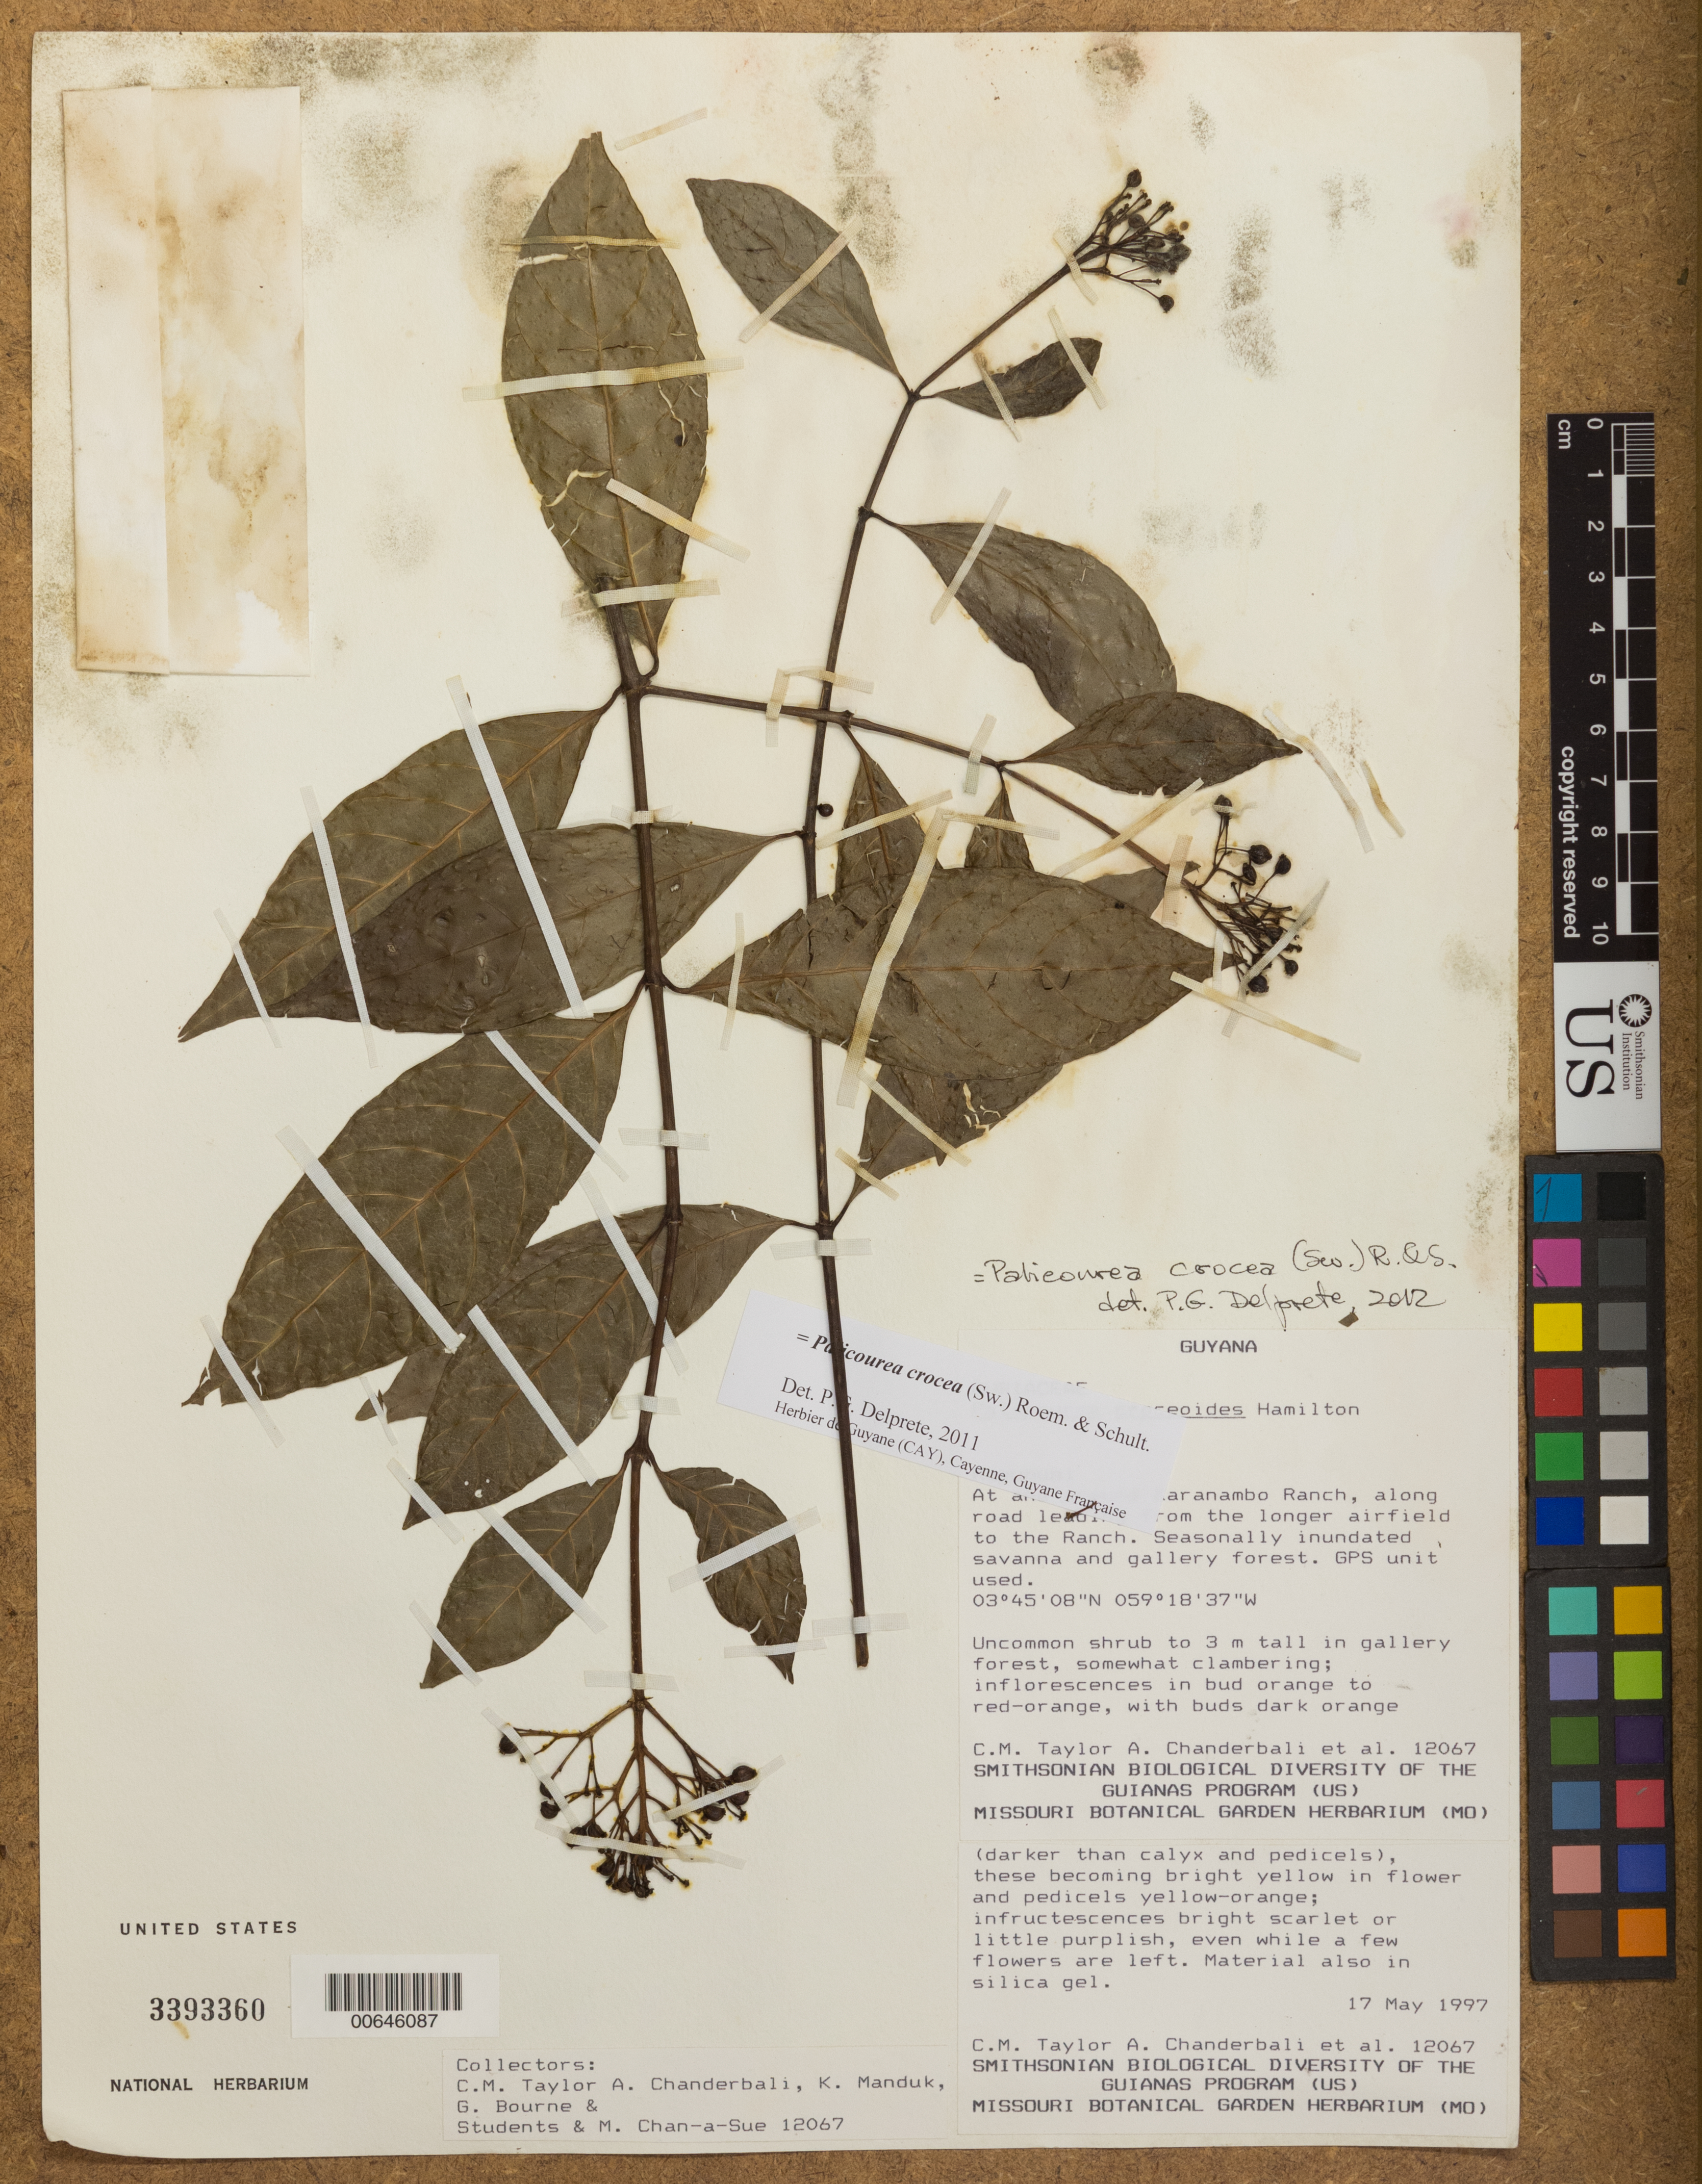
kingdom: Plantae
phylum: Tracheophyta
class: Magnoliopsida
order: Gentianales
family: Rubiaceae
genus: Palicourea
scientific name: Palicourea croceoides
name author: Desv. ex Ham.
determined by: Taylor, Charlotte M.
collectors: C. M. Taylor, A. S. Chanderbali, K. Manduk, A. Bourne & M. Chan-a-Sue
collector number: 12067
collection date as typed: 17 May 1997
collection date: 1997-05-17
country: Guyana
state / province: U. Takutu-U. Essequibo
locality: Karanambo Ranch, along road leading from airfield to ranch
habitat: Seasonally inundated savanna & gallery forest. Uncommon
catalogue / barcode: US 3393360